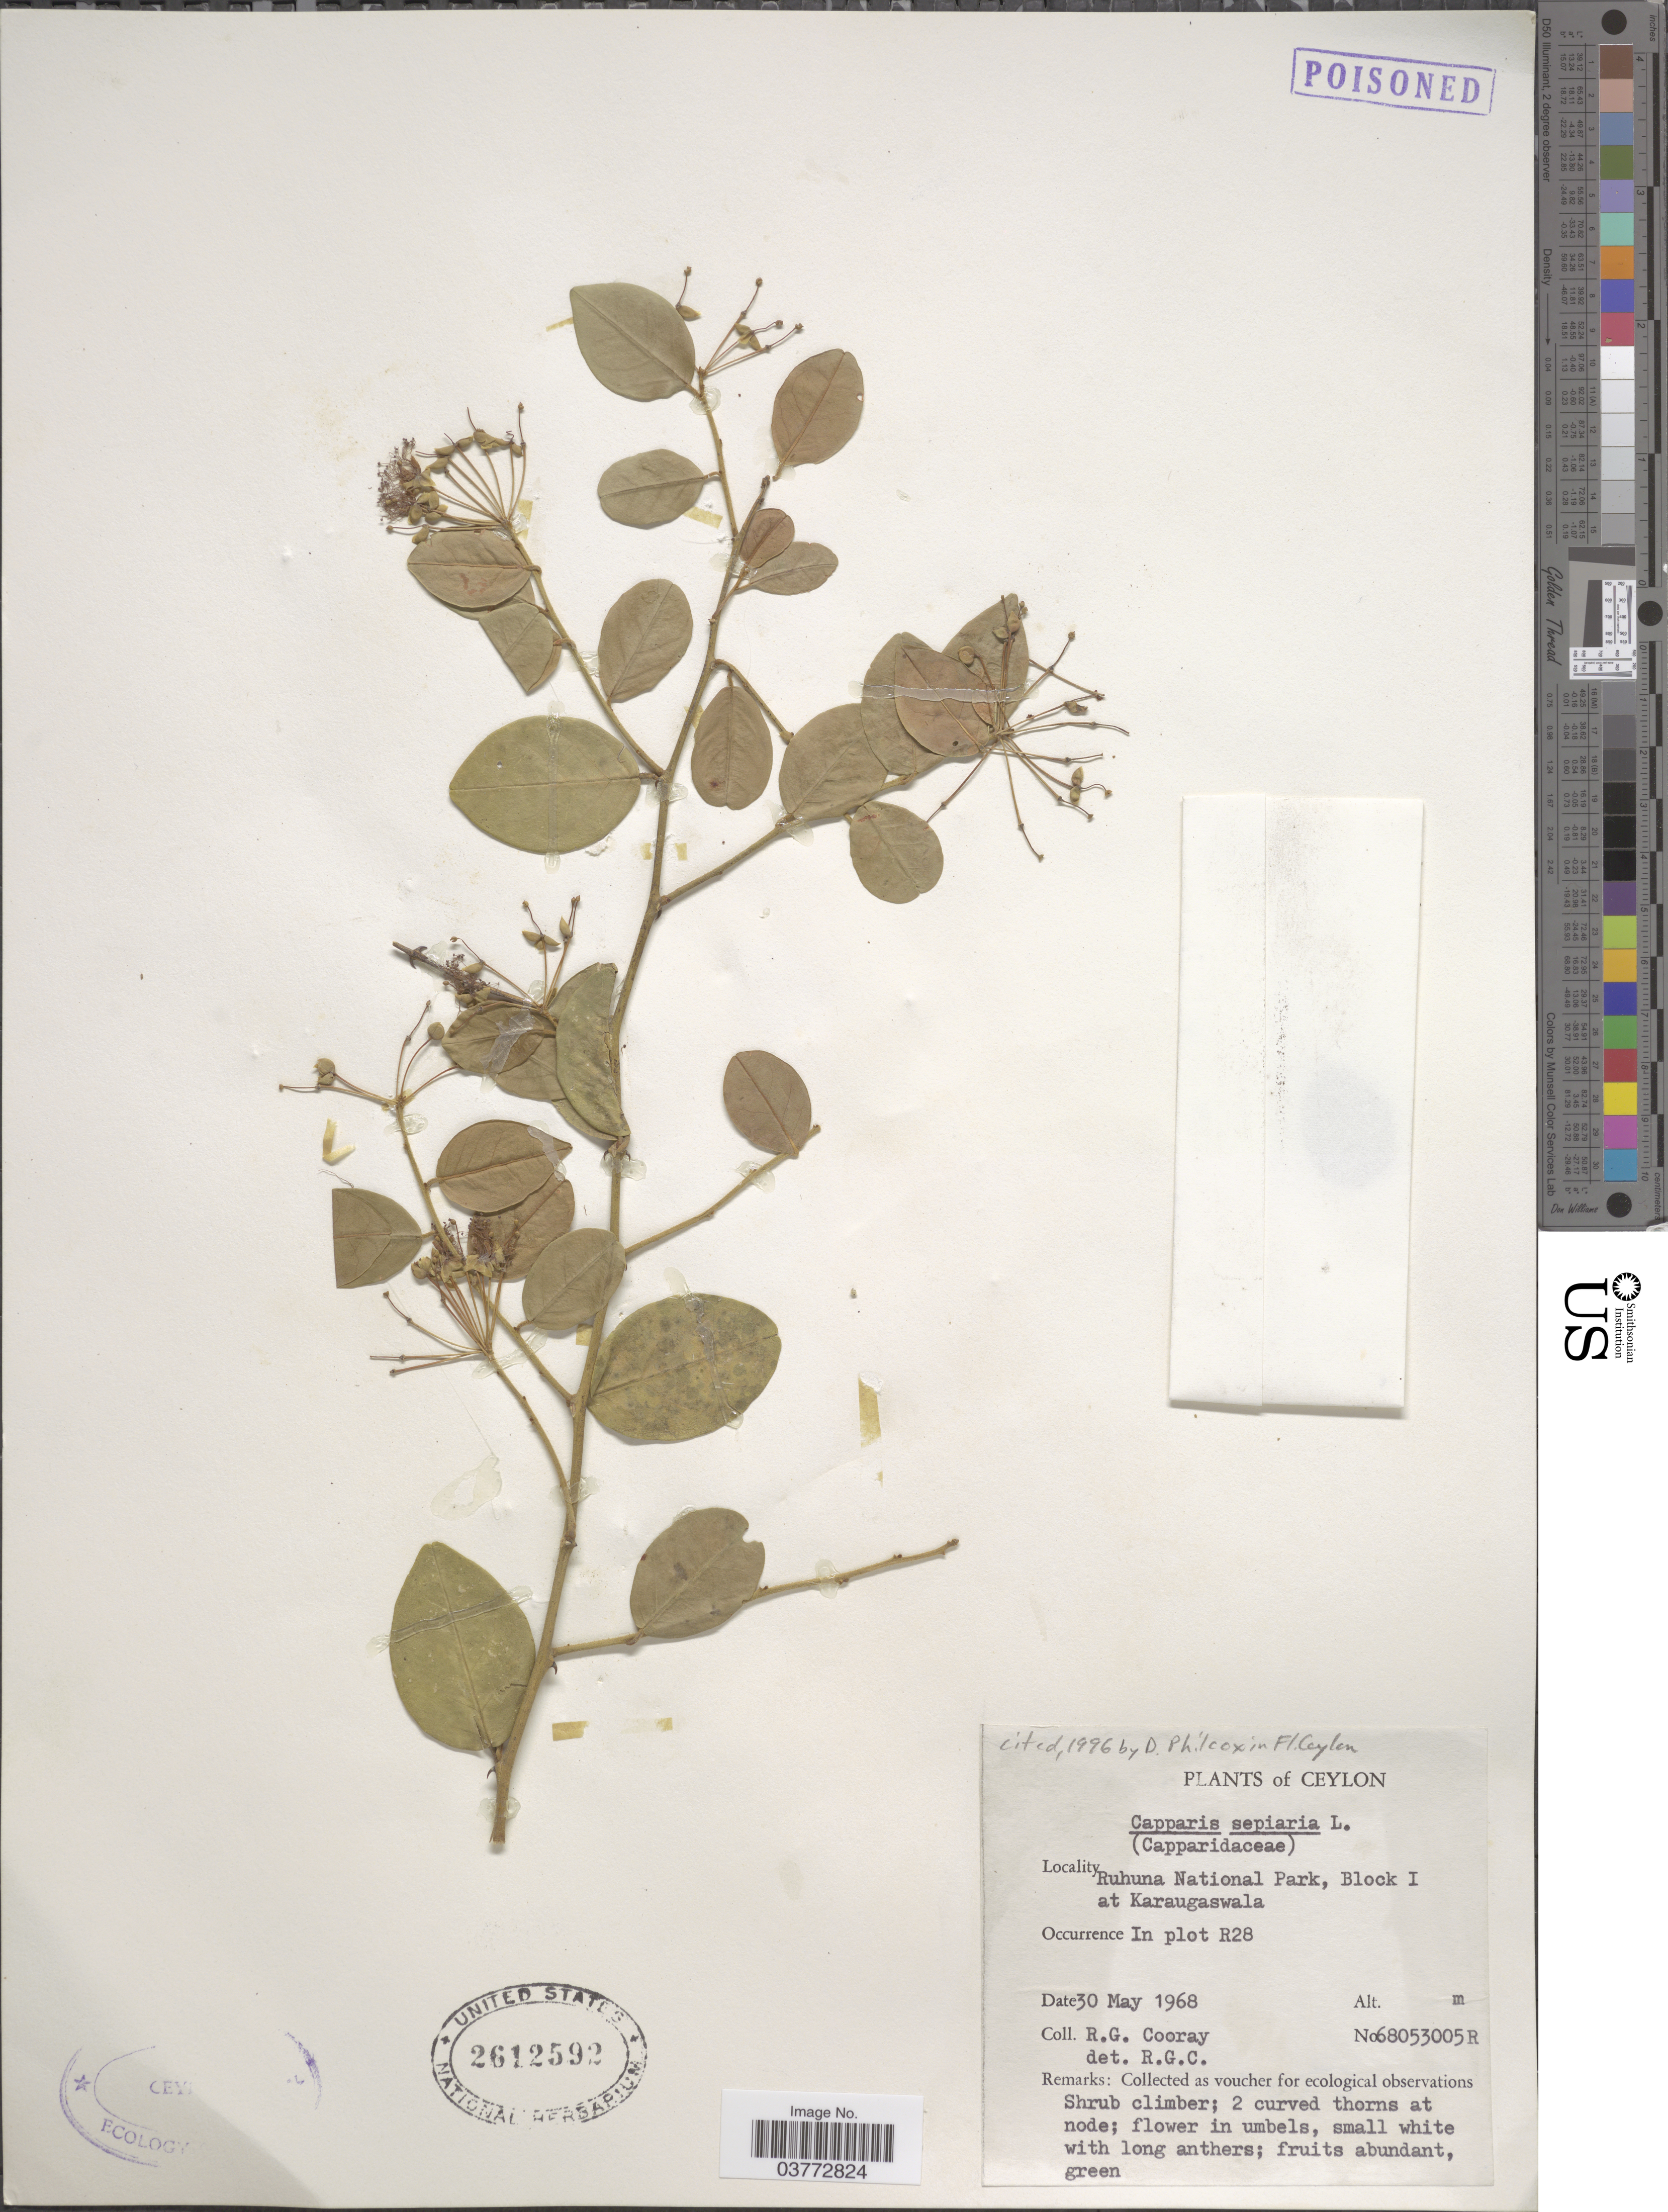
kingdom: Plantae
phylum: Tracheophyta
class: Magnoliopsida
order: Brassicales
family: Capparaceae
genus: Capparis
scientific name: Capparis sepiaria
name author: L.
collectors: R. Cooray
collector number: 68053005R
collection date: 1968-05-30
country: Sri Lanka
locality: Ceylon. Ruhuna National Park, Block I at Karaugaswala. In plot R28.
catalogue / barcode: US 2612592